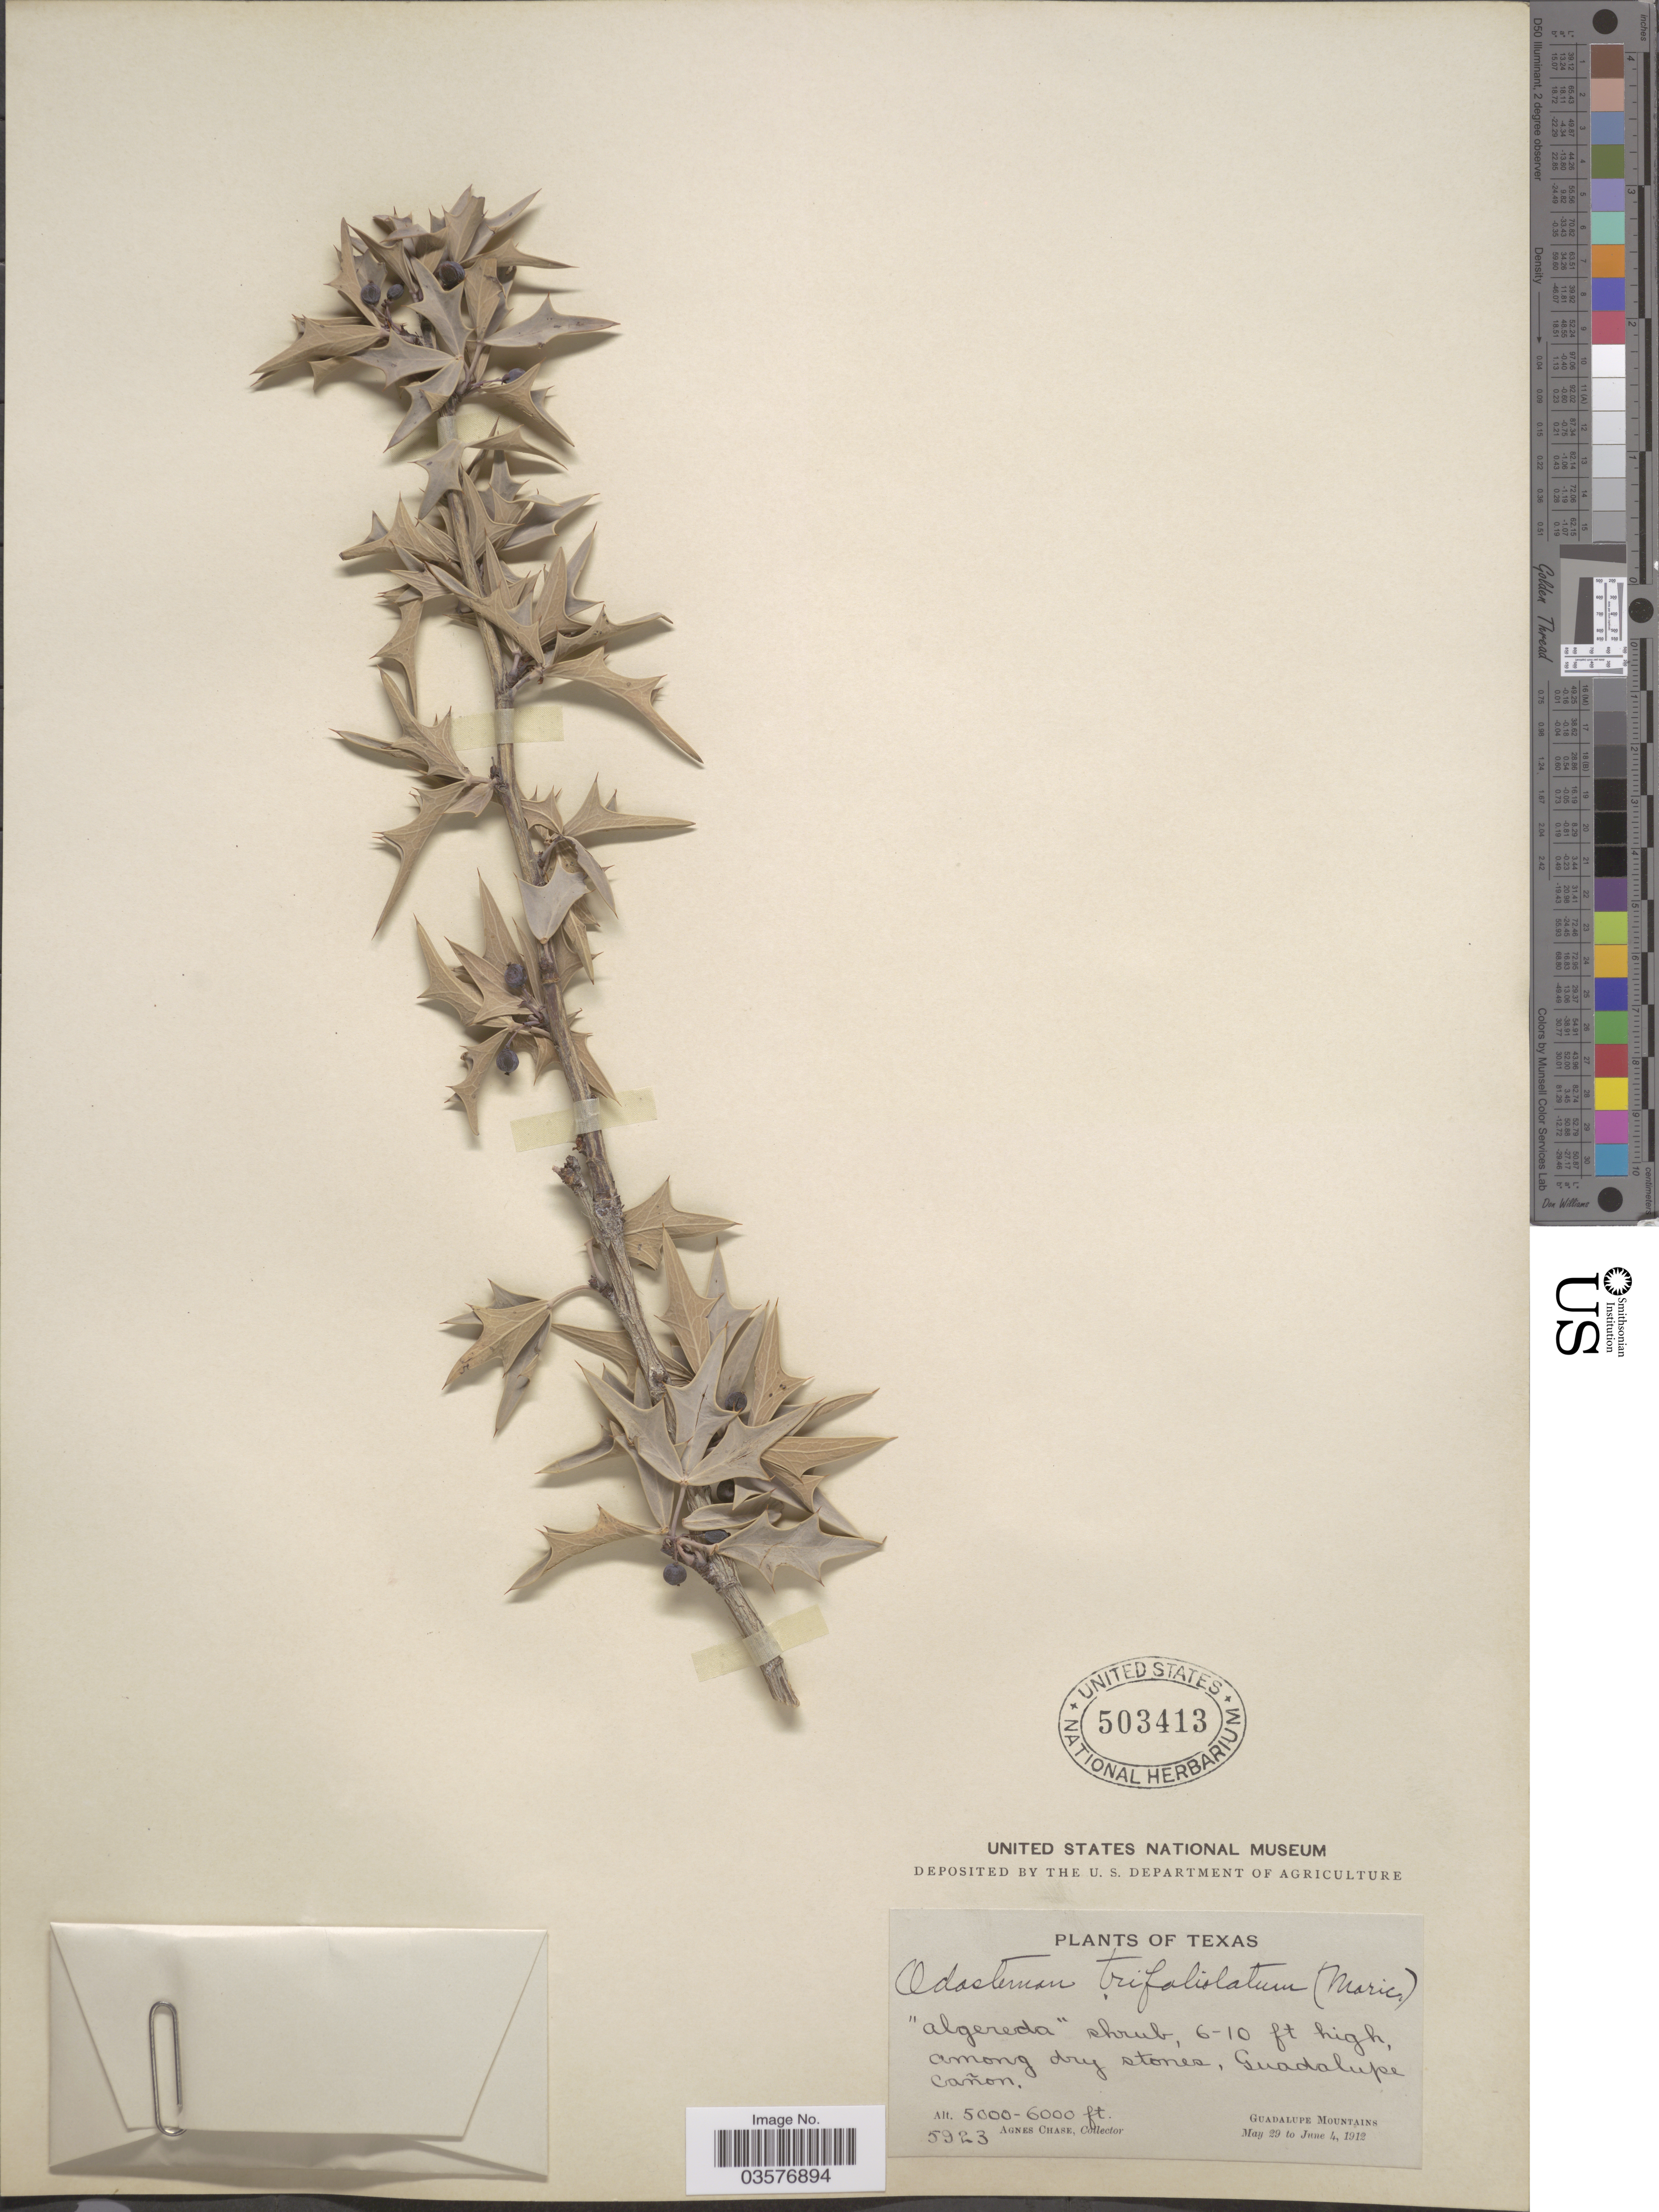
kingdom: Plantae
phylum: Tracheophyta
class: Magnoliopsida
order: Ranunculales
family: Berberidaceae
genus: Mahonia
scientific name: Mahonia trifoliolata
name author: (Monic.) Fedde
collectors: A. Chase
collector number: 5923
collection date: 1912-05-29/1912-06-04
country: United States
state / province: Texas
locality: Guadalupe Cañon. Guadalupe Mountains.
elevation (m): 1524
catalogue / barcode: US 503413